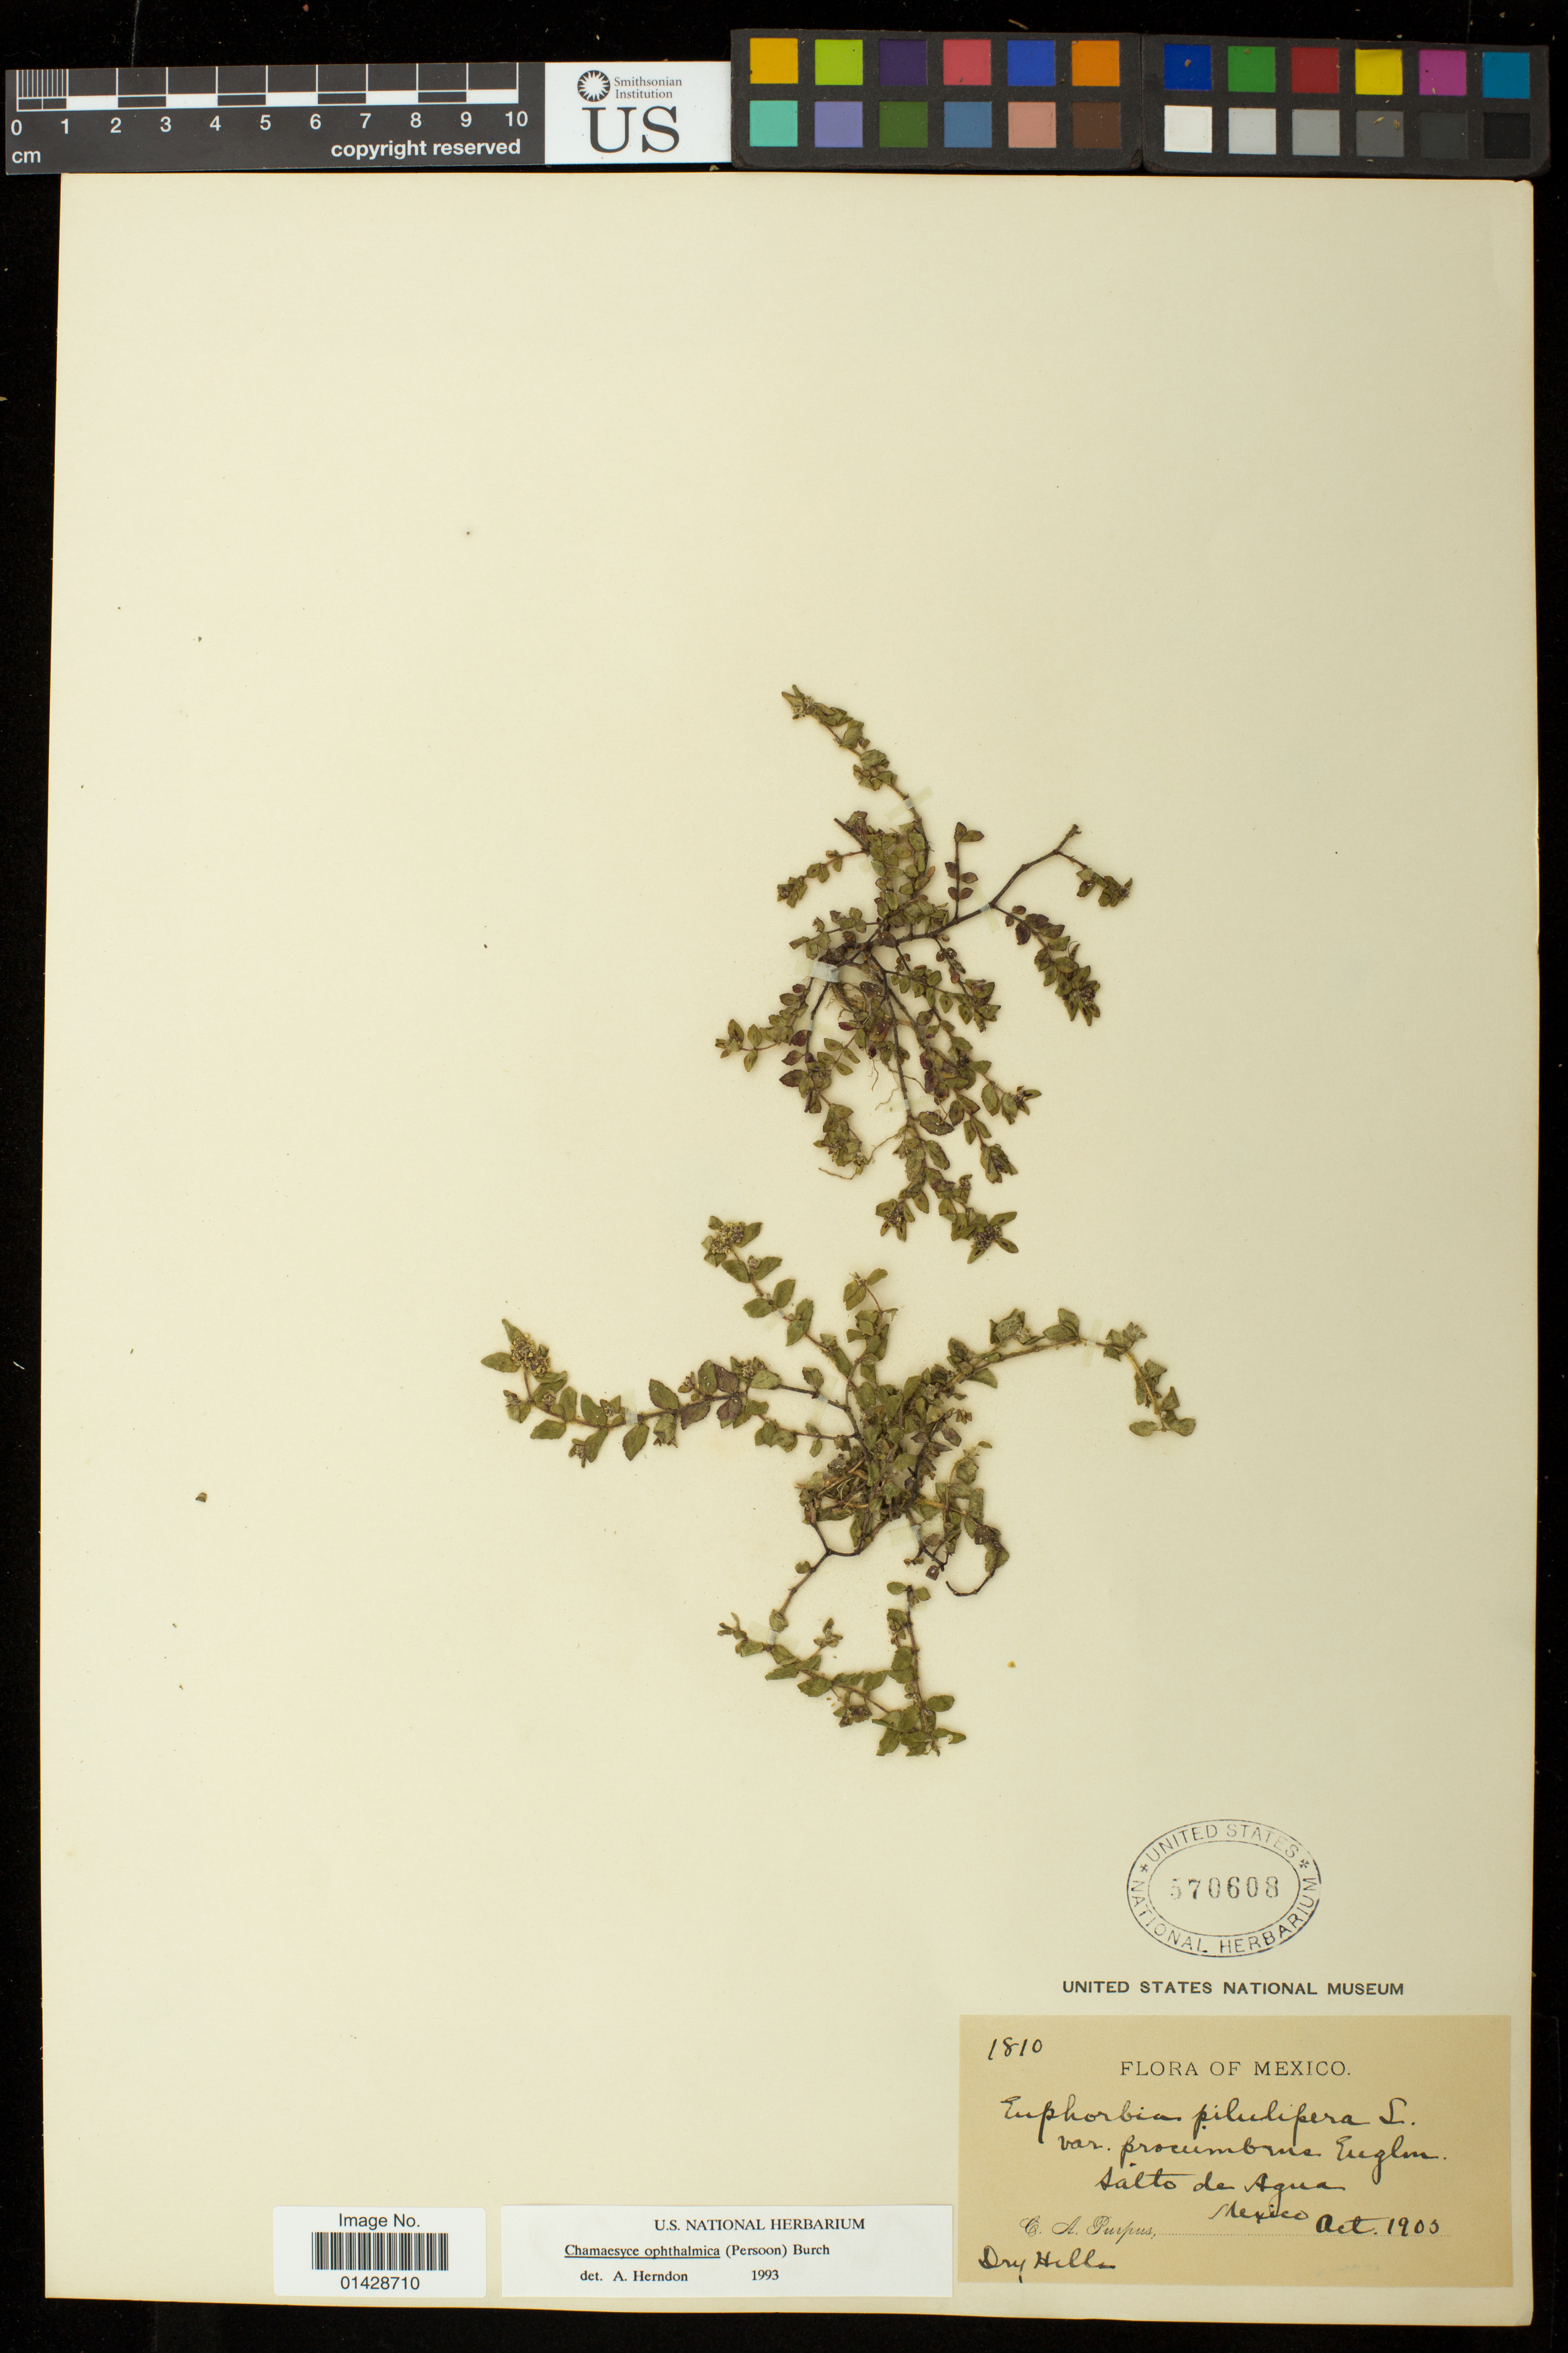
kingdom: Plantae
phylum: Tracheophyta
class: Magnoliopsida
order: Malpighiales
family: Euphorbiaceae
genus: Euphorbia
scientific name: Euphorbia ophthalmica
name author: Pers.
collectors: C. A. Purpus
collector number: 1810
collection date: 1905-10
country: Mexico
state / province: Chiapas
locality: Salto de Agua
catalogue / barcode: US 570608